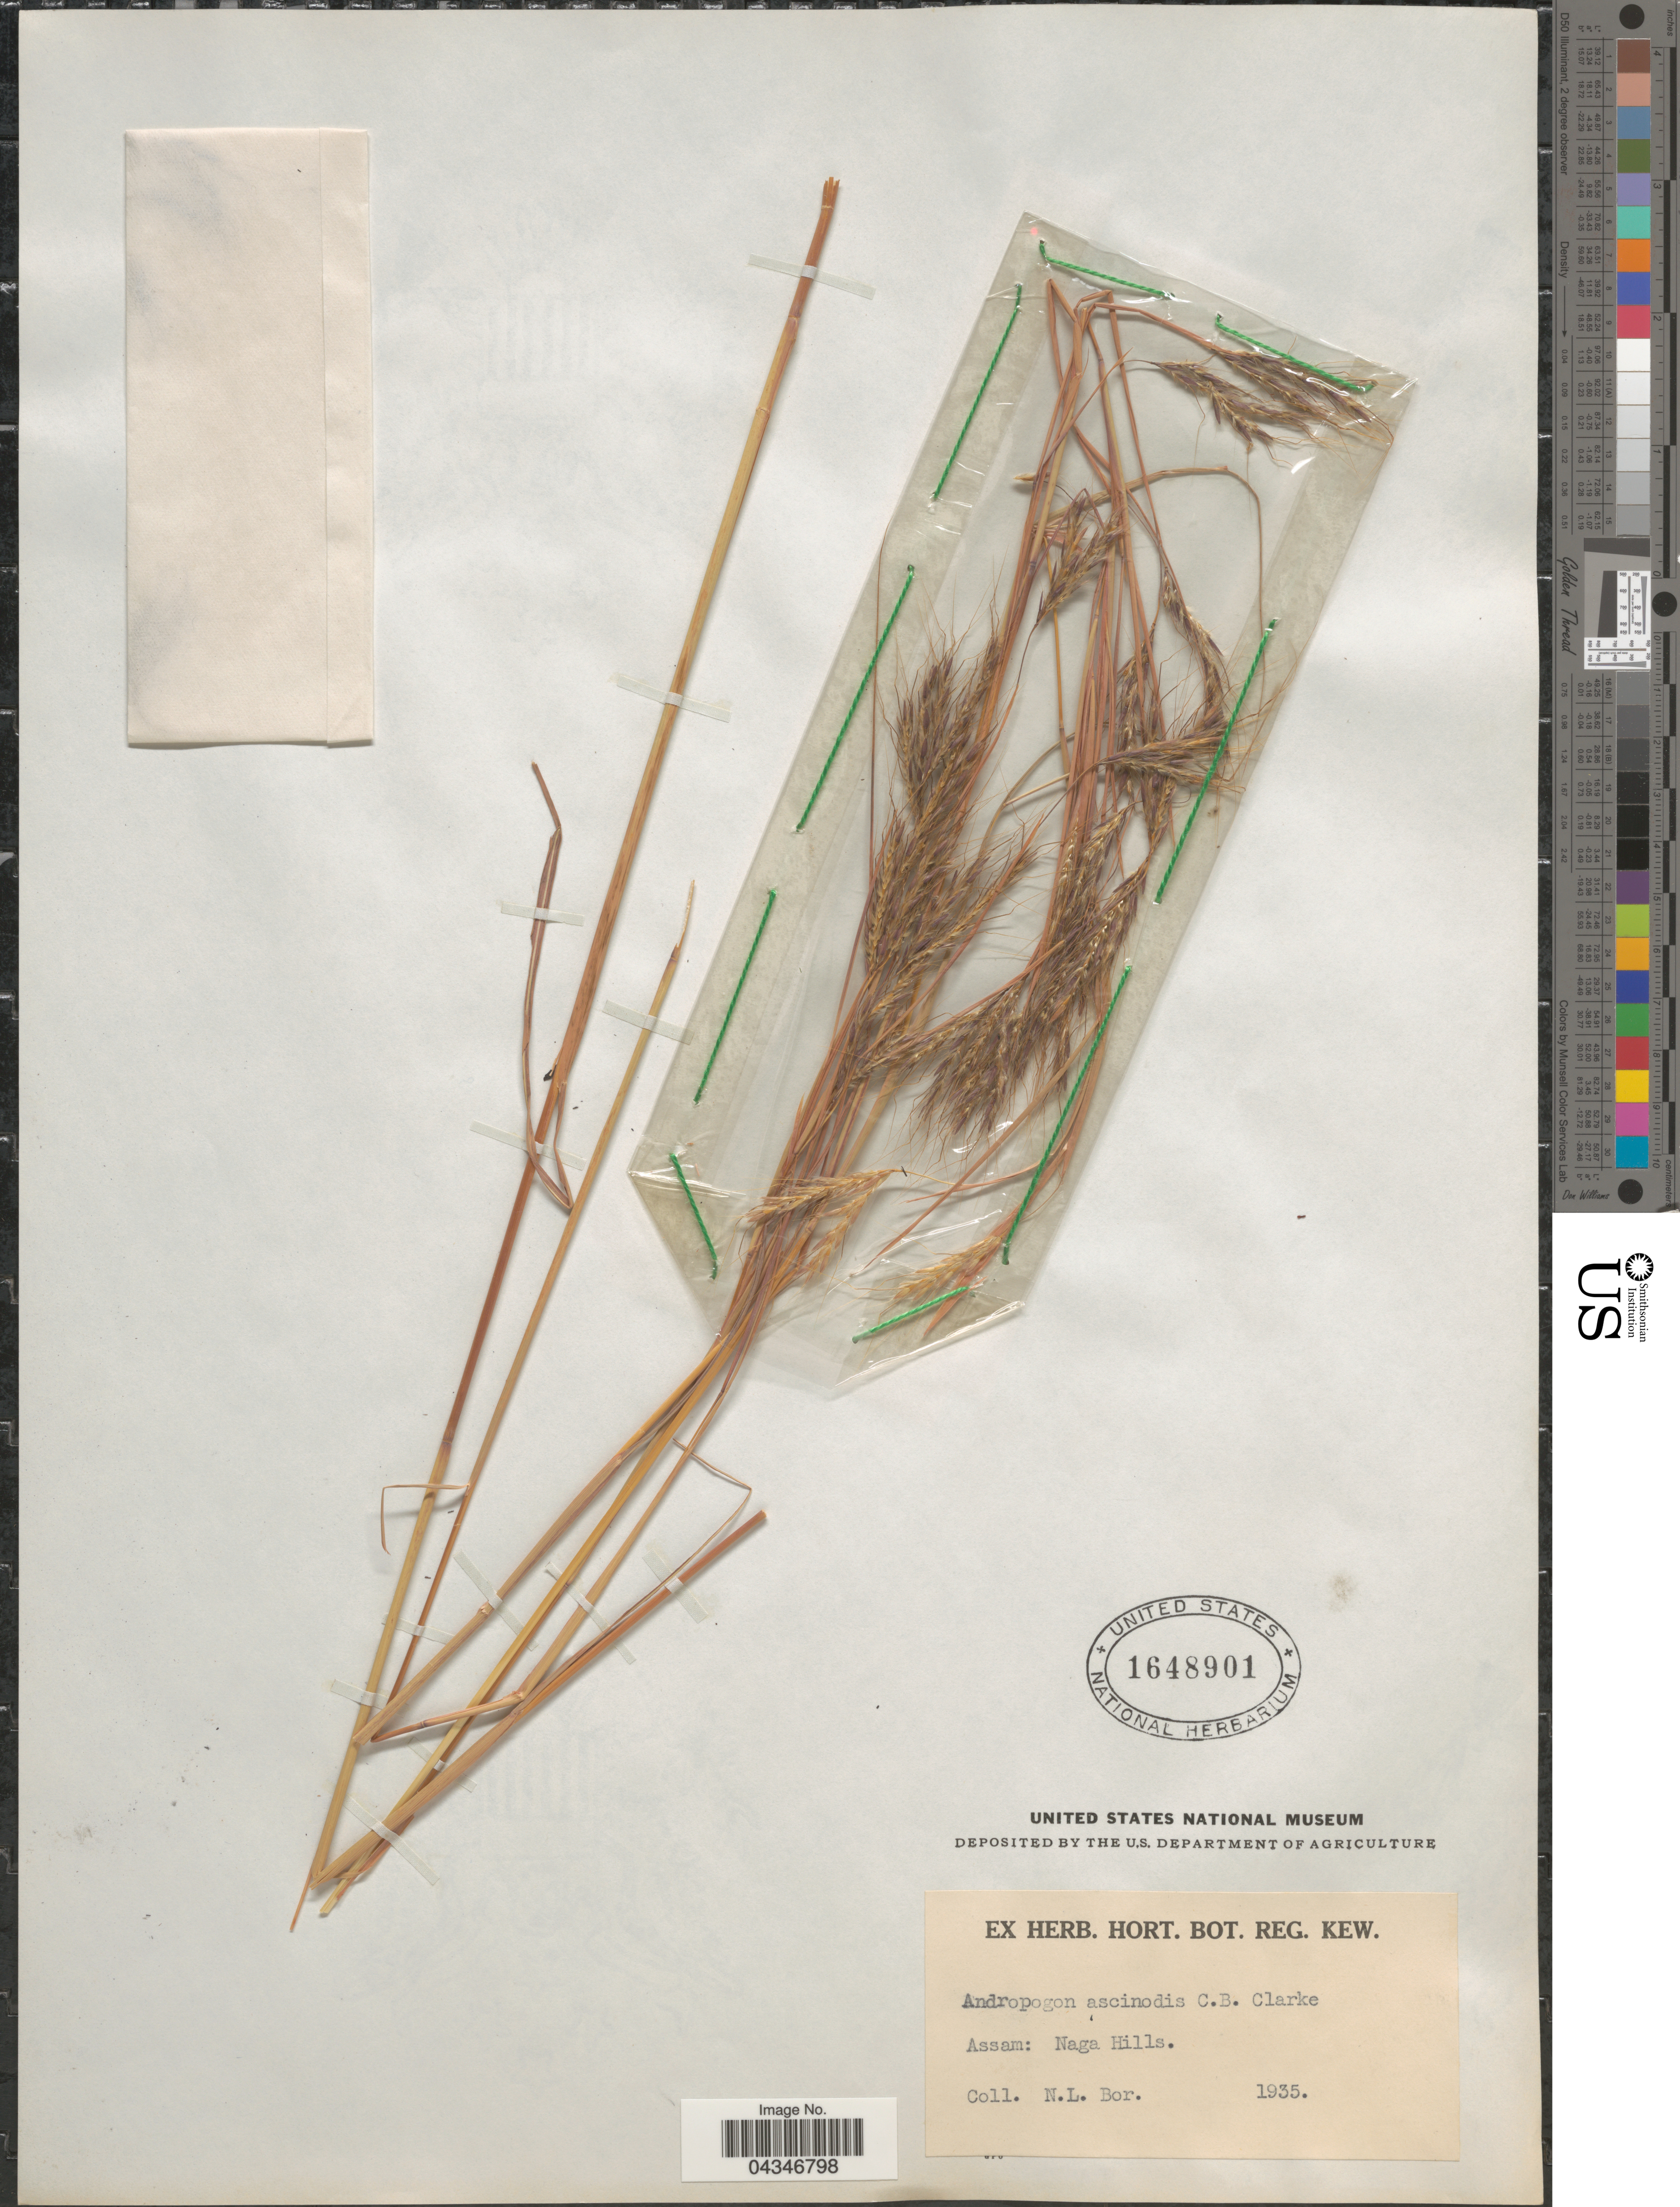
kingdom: Plantae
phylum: Tracheophyta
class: Liliopsida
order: Poales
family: Poaceae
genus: Andropogon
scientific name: Andropogon angustatus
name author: (J. Presl) Steud.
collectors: N. L. Bor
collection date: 1935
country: India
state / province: Nagaland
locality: Naga Hills.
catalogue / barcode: US 1648901